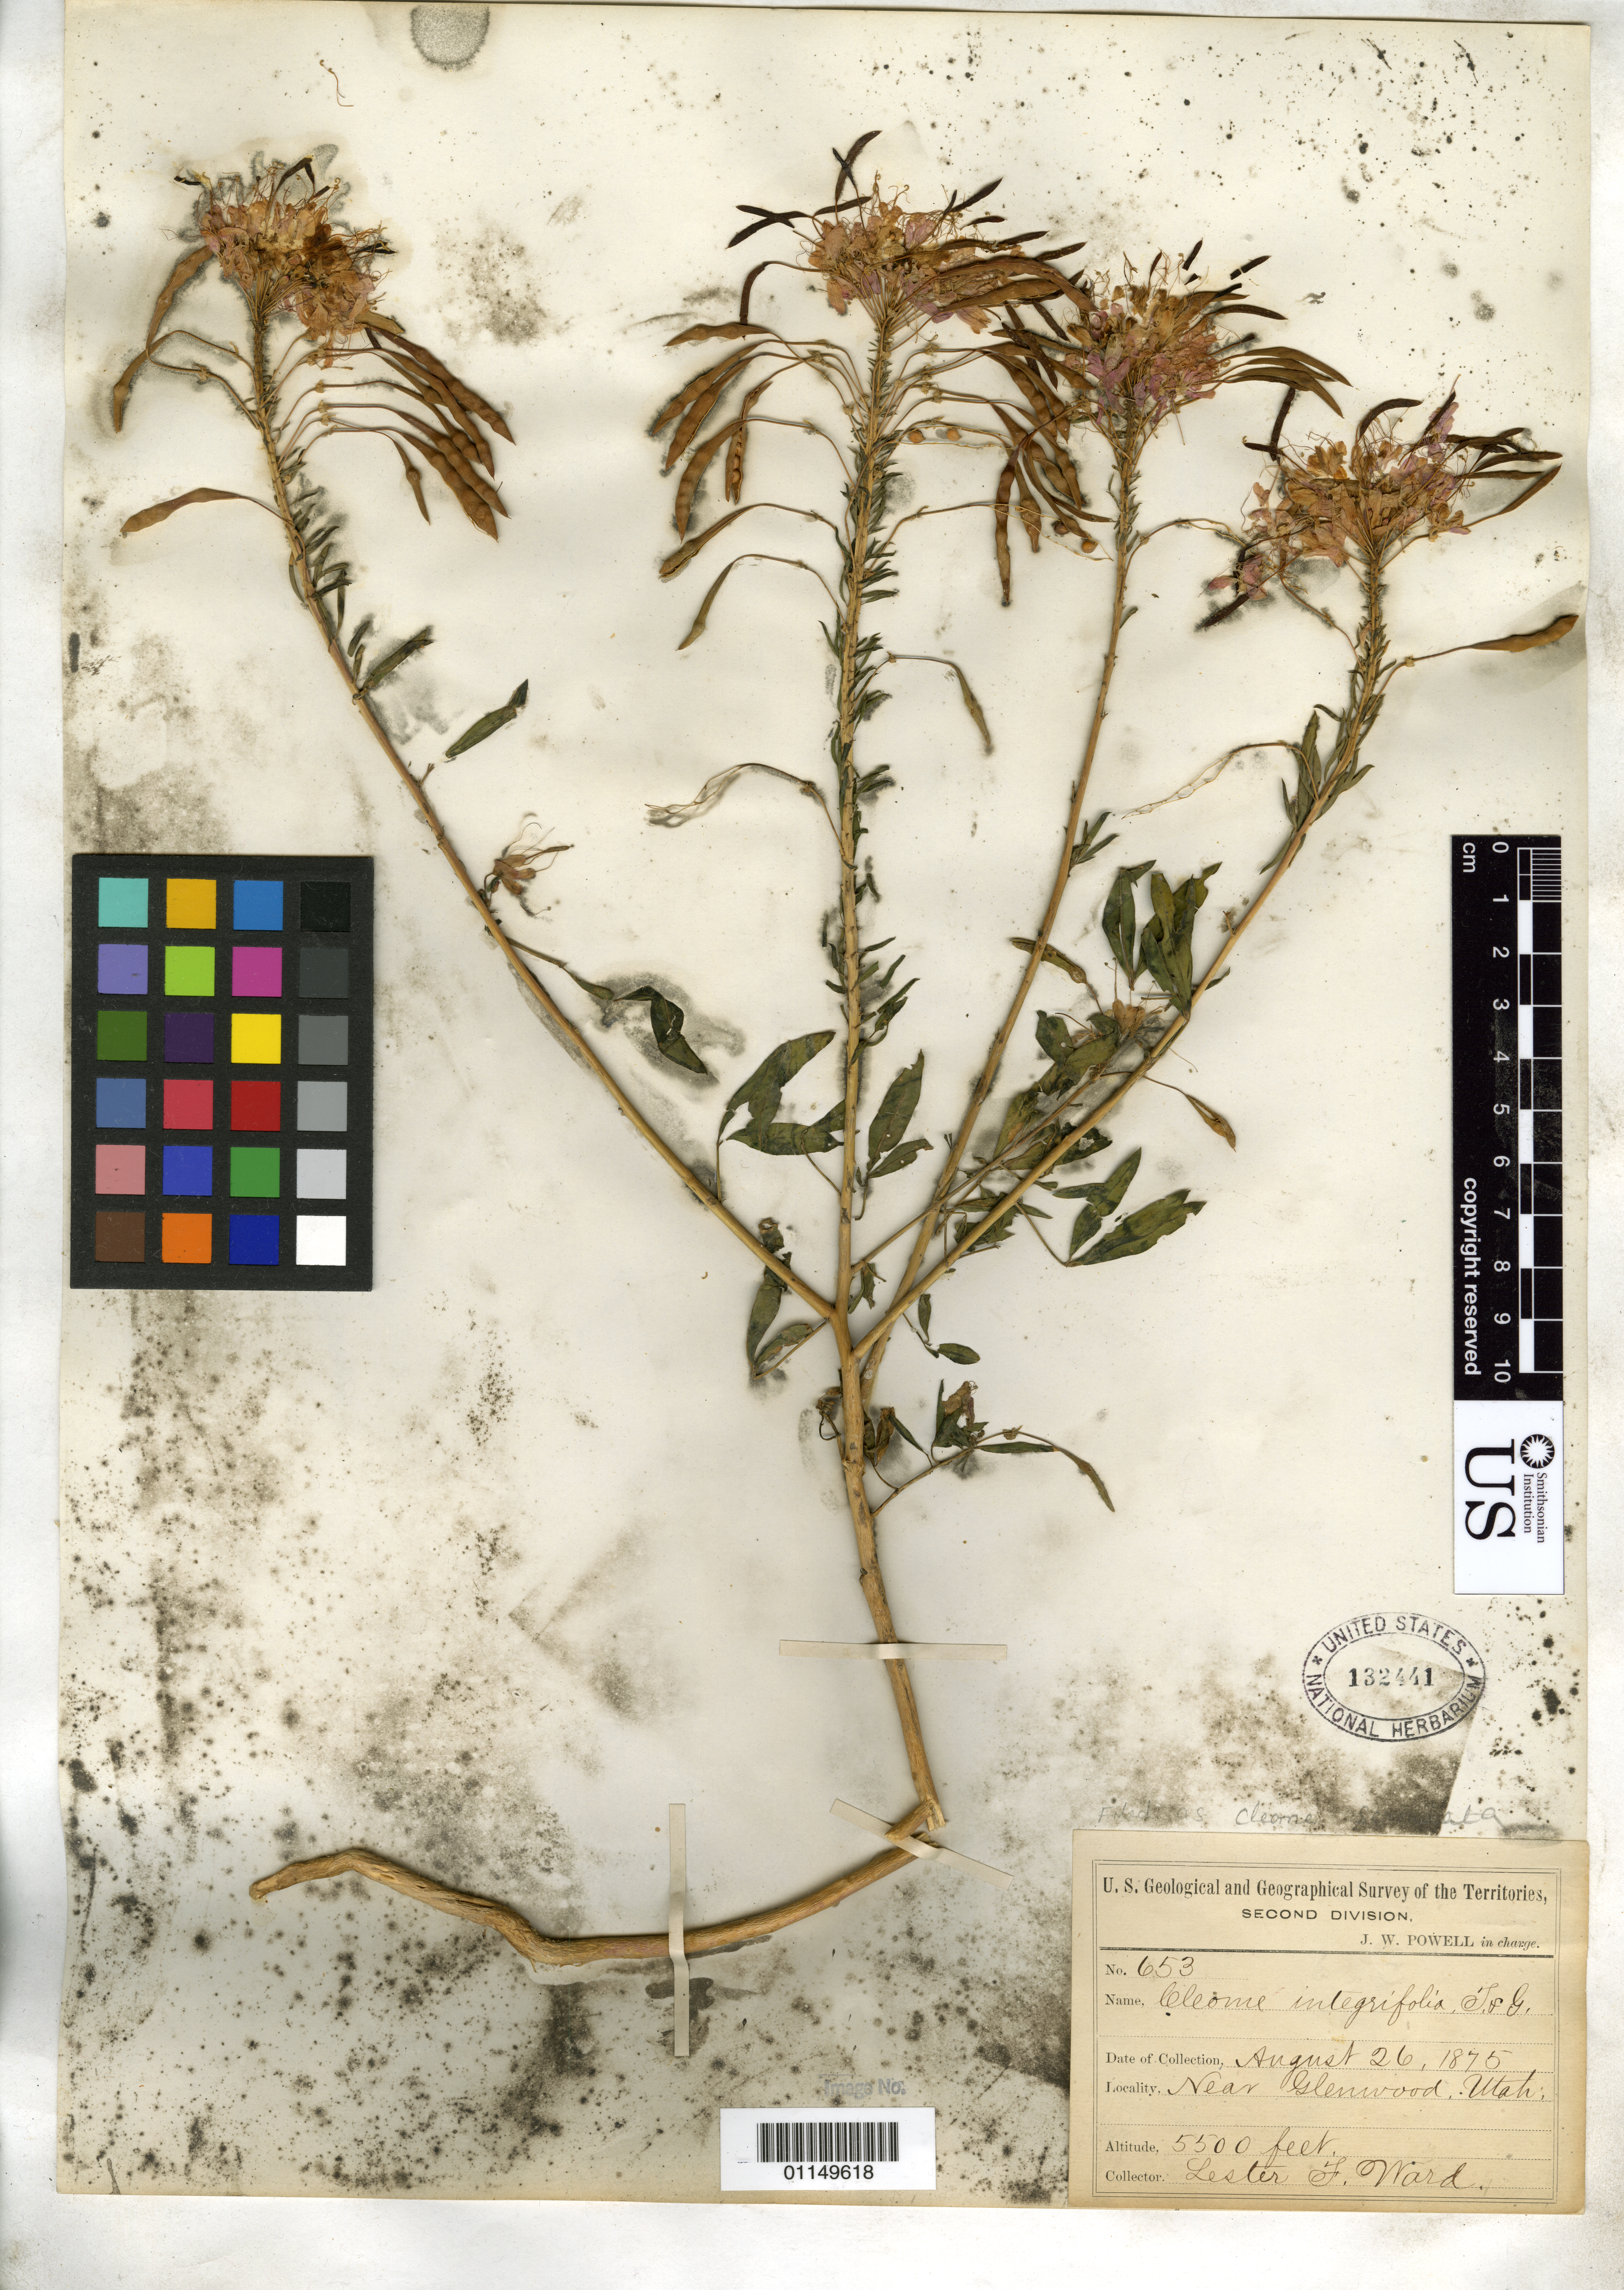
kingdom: Plantae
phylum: Tracheophyta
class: Magnoliopsida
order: Brassicales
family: Cleomaceae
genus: Cleomella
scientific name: Cleomella serrulata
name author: (Pursh) Roalson & J.C. Hall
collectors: L. F. Ward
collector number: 653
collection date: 1875-08-26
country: United States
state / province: Utah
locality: Near Glenwood.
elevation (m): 1676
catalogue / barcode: US 132441